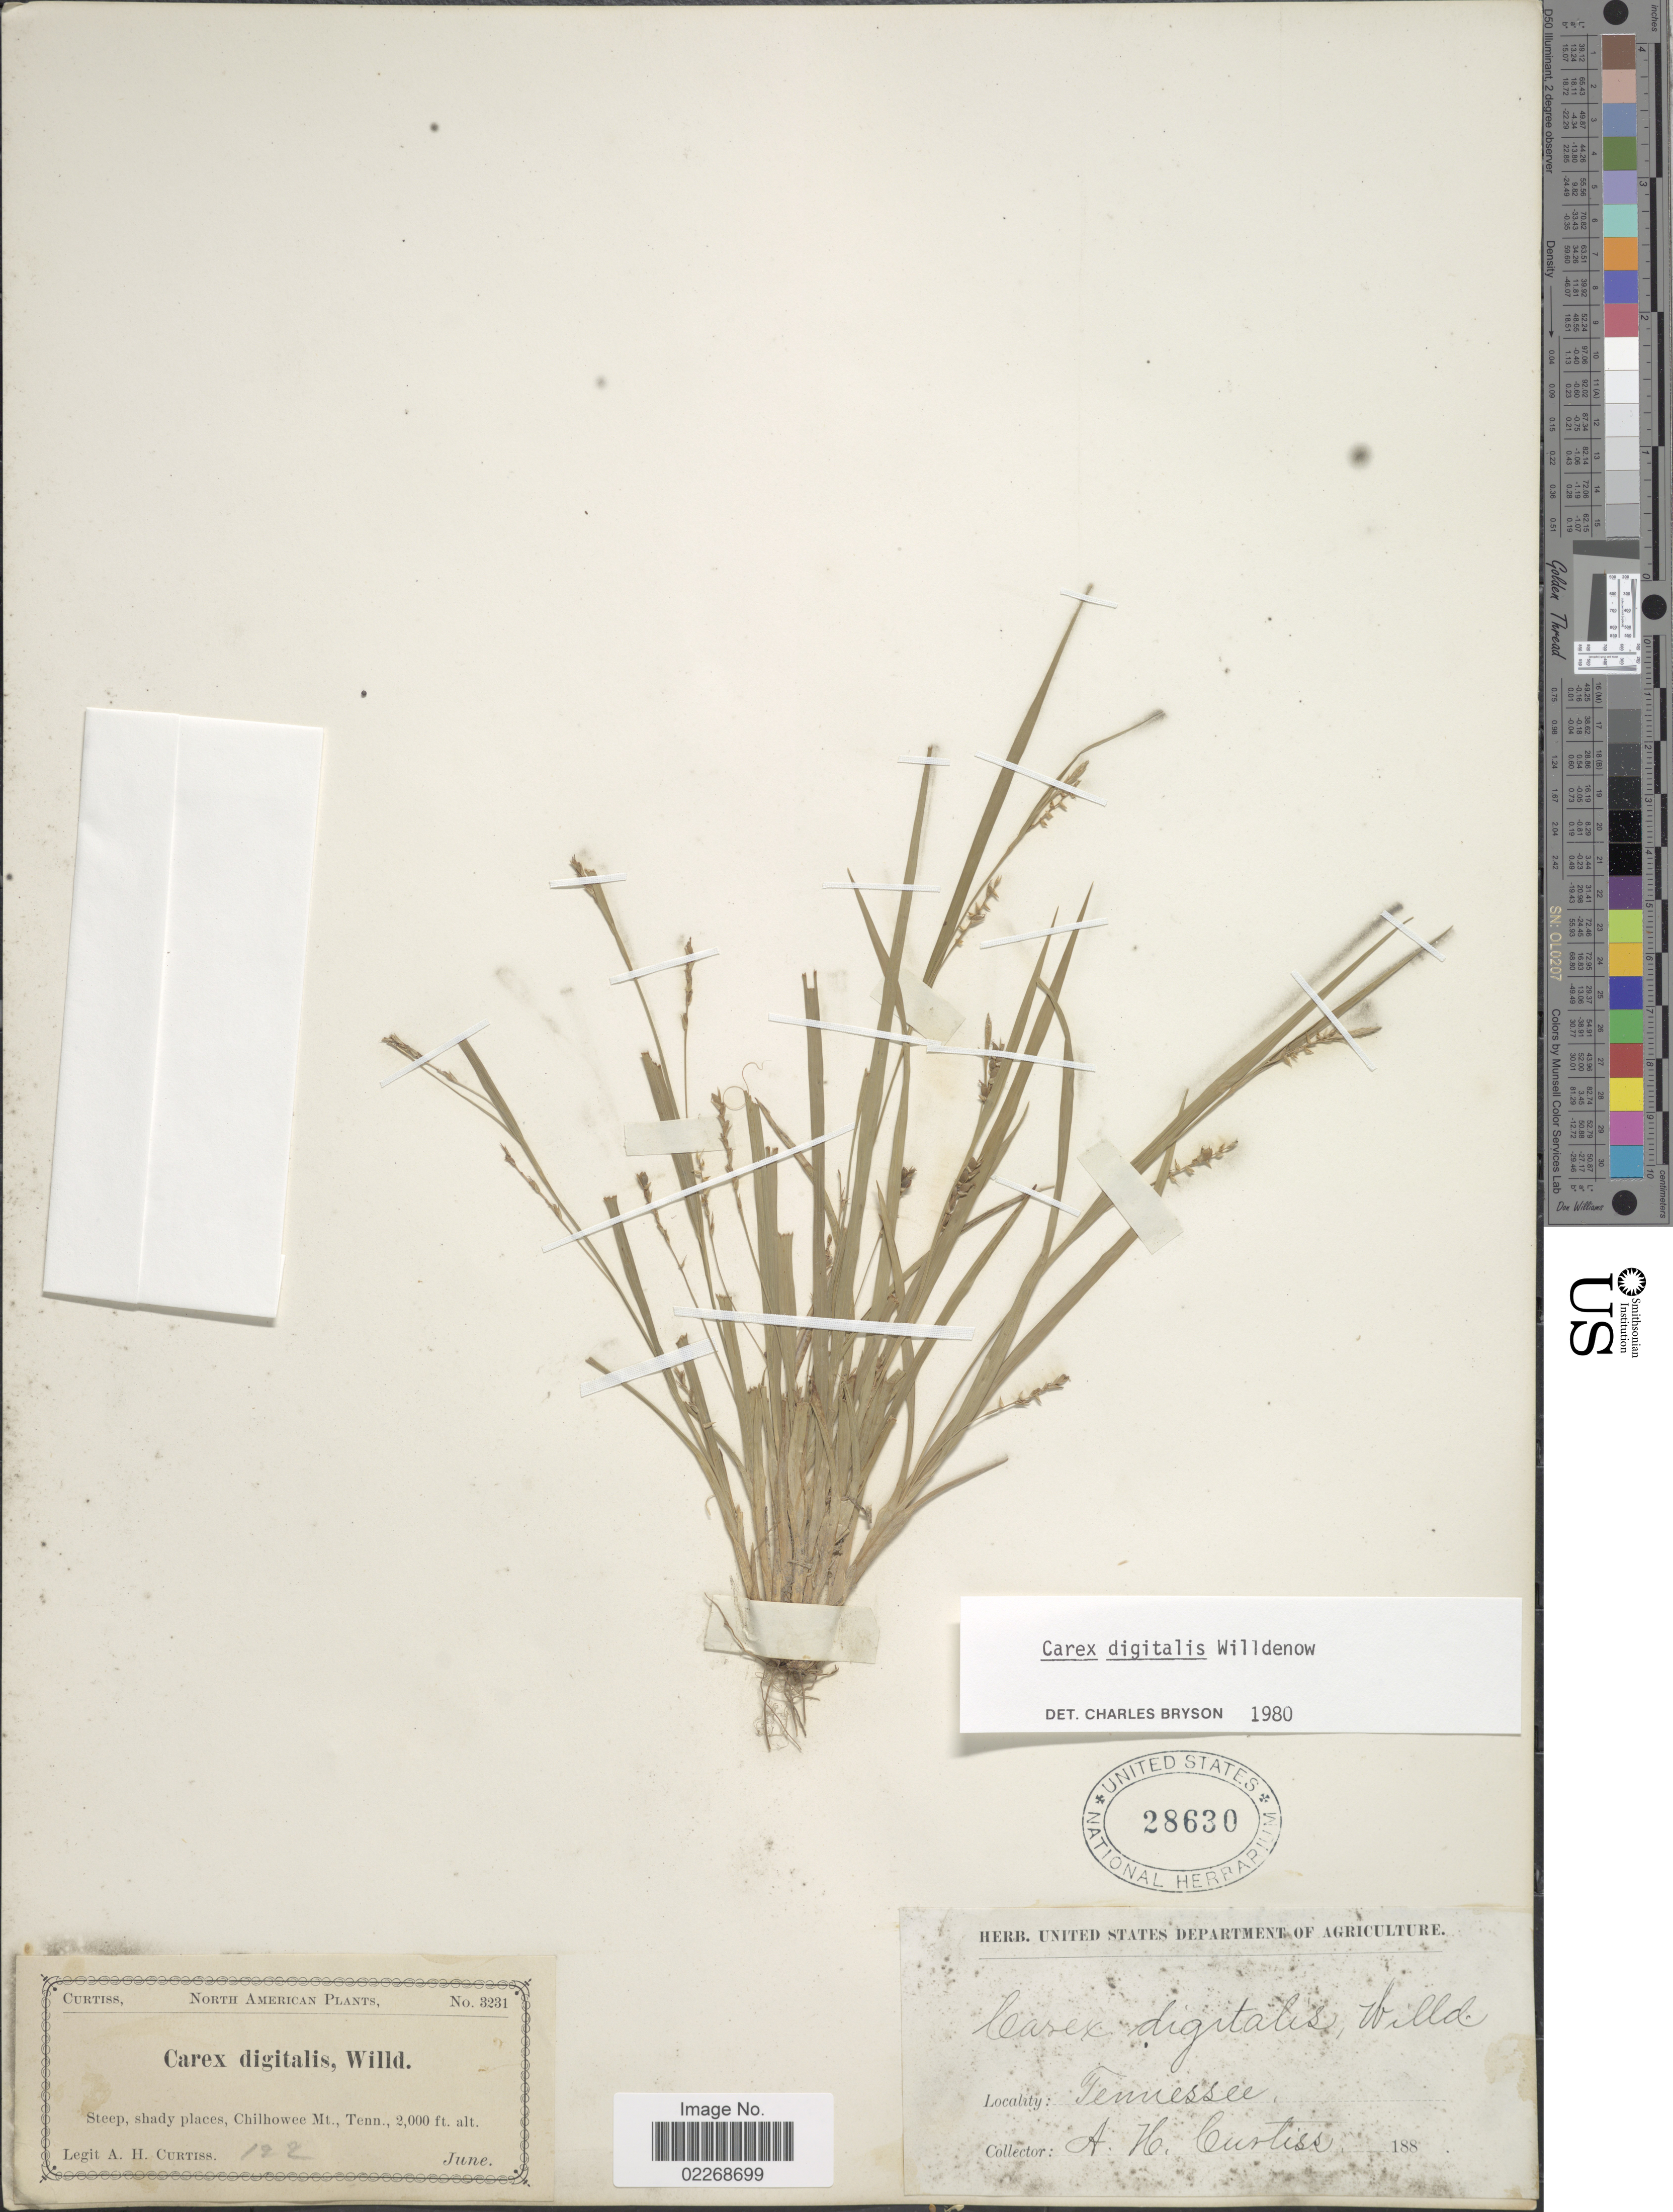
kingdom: Plantae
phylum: Tracheophyta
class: Liliopsida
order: Poales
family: Cyperaceae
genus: Carex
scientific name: Carex digitalis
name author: Willd.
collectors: A. H. Curtiss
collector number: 3231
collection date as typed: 188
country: United States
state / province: Tennessee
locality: Steep, shady places, Chilhowee Mt., Tenn.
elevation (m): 610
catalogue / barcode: US 28630